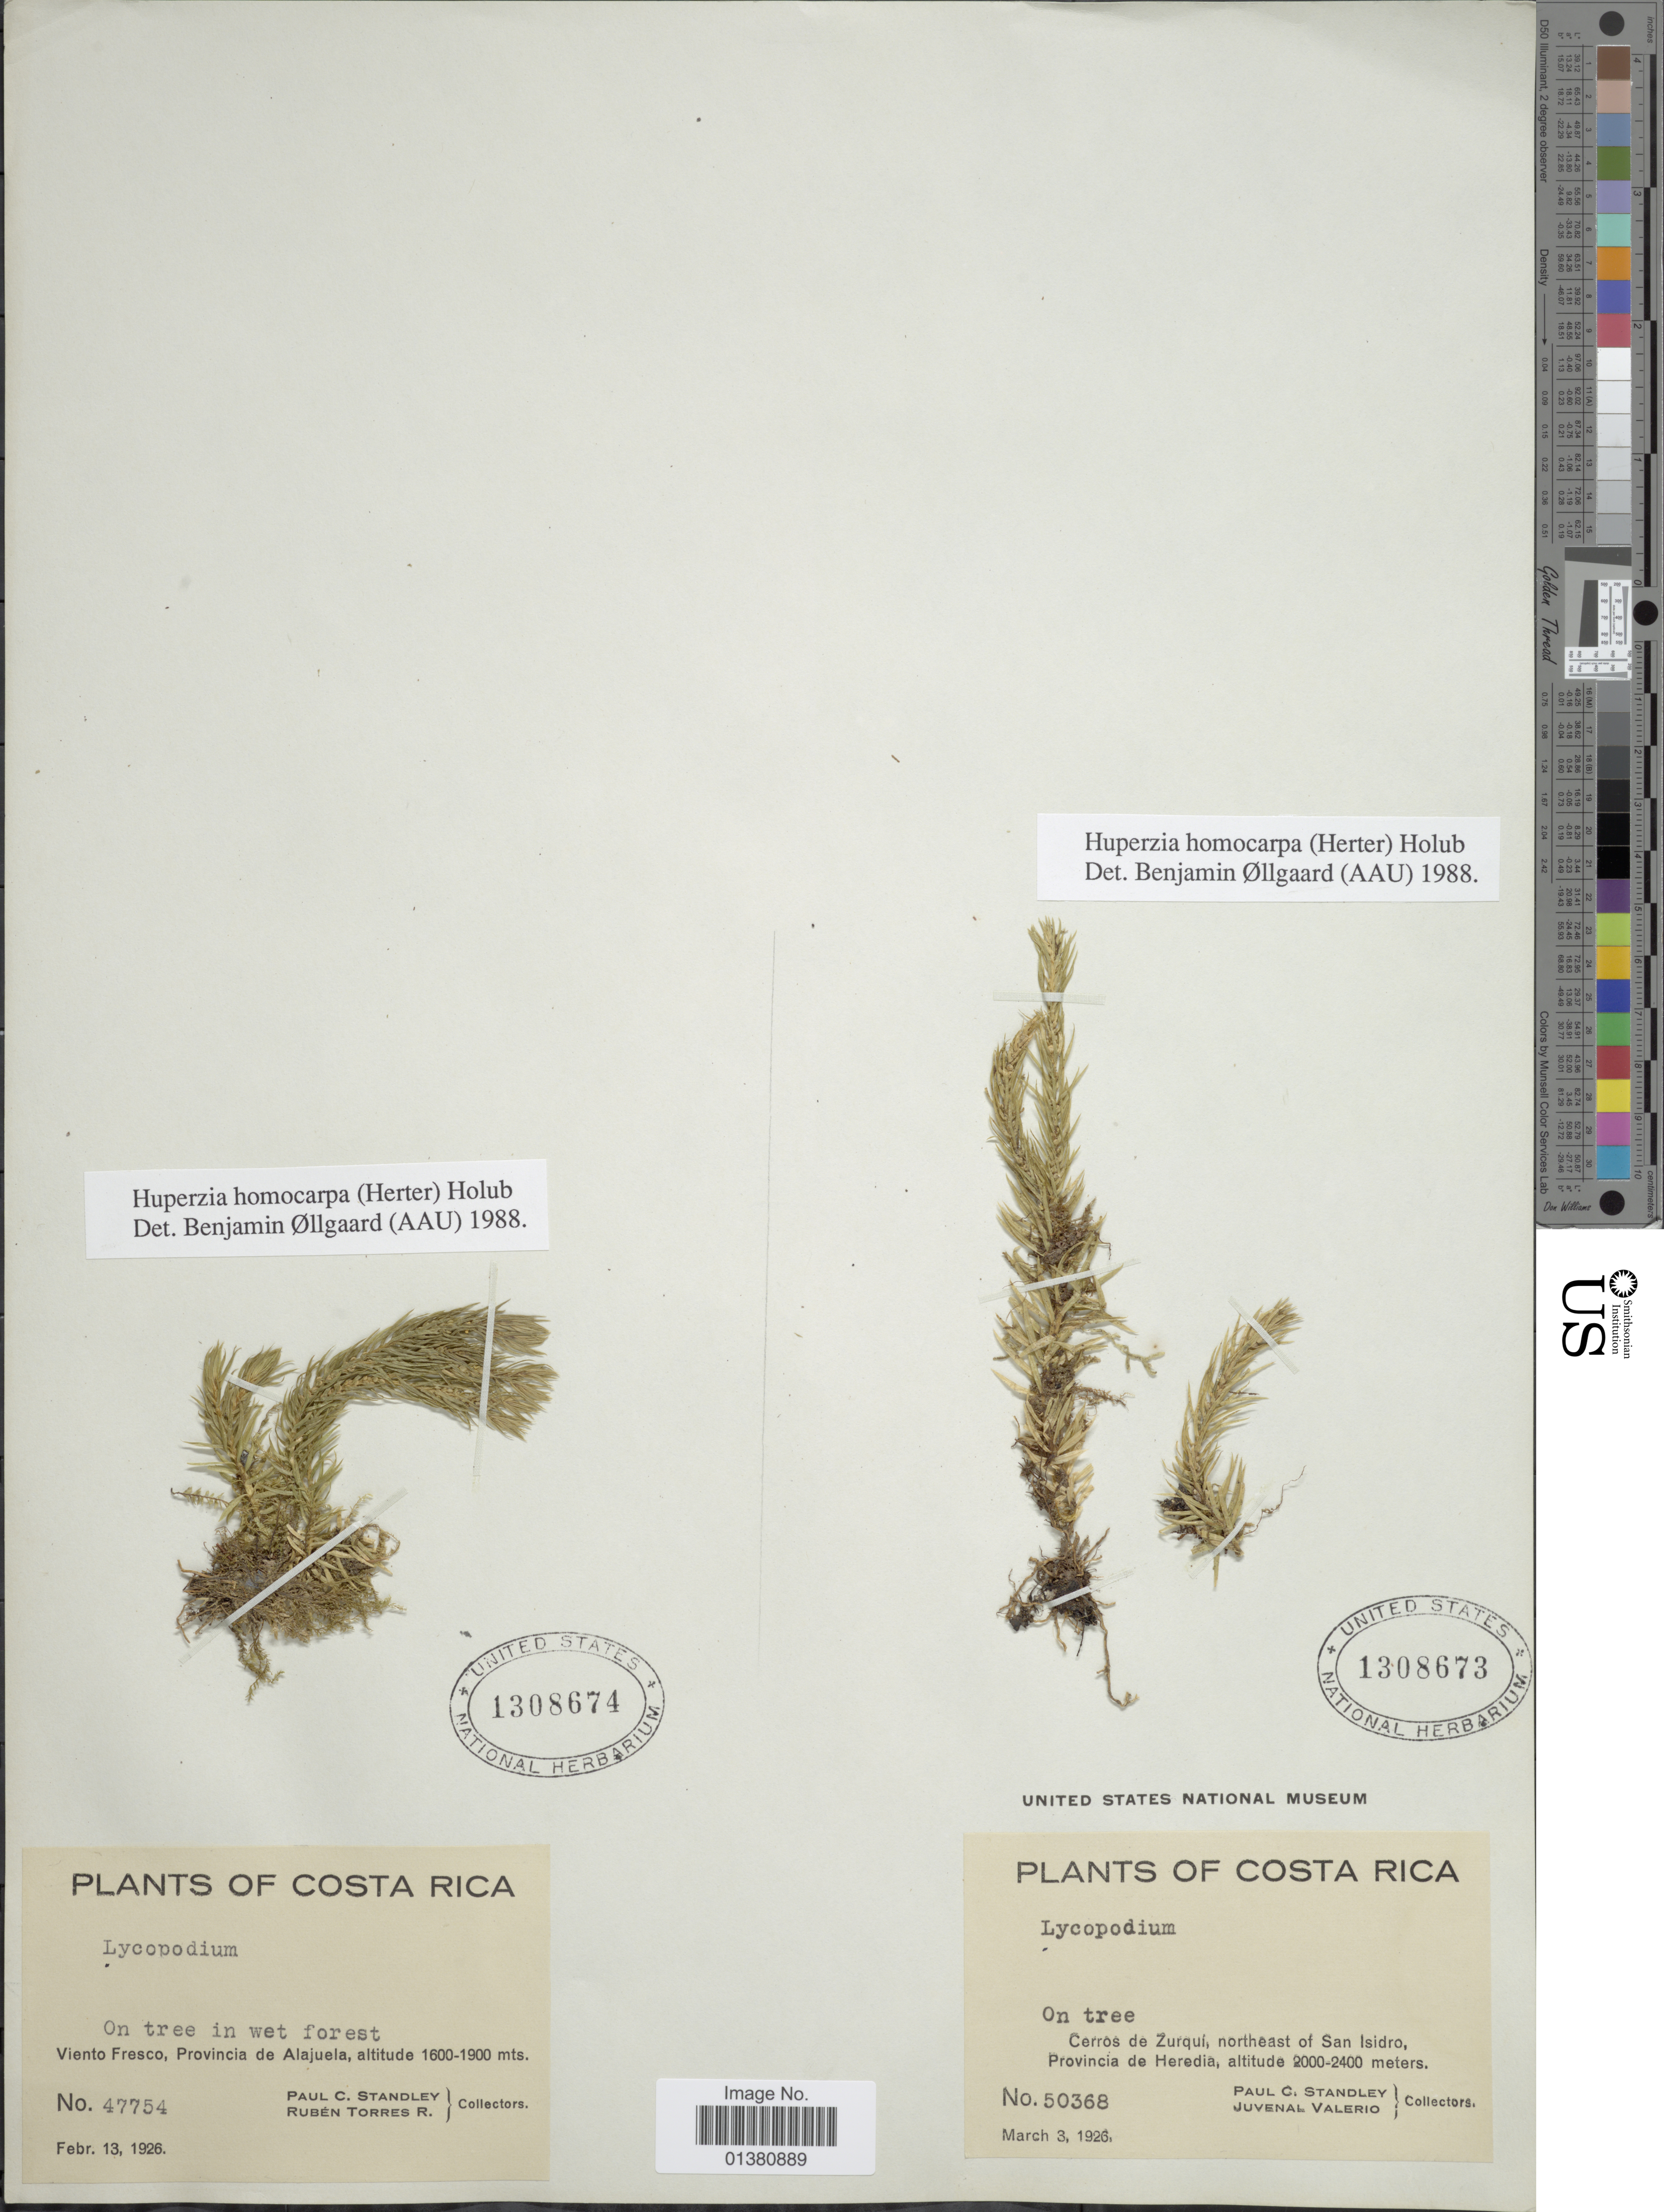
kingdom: Plantae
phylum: Tracheophyta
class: Lycopodiopsida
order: Lycopodiales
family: Lycopodiaceae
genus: Phlegmariurus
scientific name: Phlegmariurus homocarpus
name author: (Herter) B. Øllg.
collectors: P. C. Standley & J. Valerio R.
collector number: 50368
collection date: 1926-03-03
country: Costa Rica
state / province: Heredia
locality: Cerros de Zurqui, northeast of San Isidro, Provincia de Heredia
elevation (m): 2000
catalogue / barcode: US 1308673-2